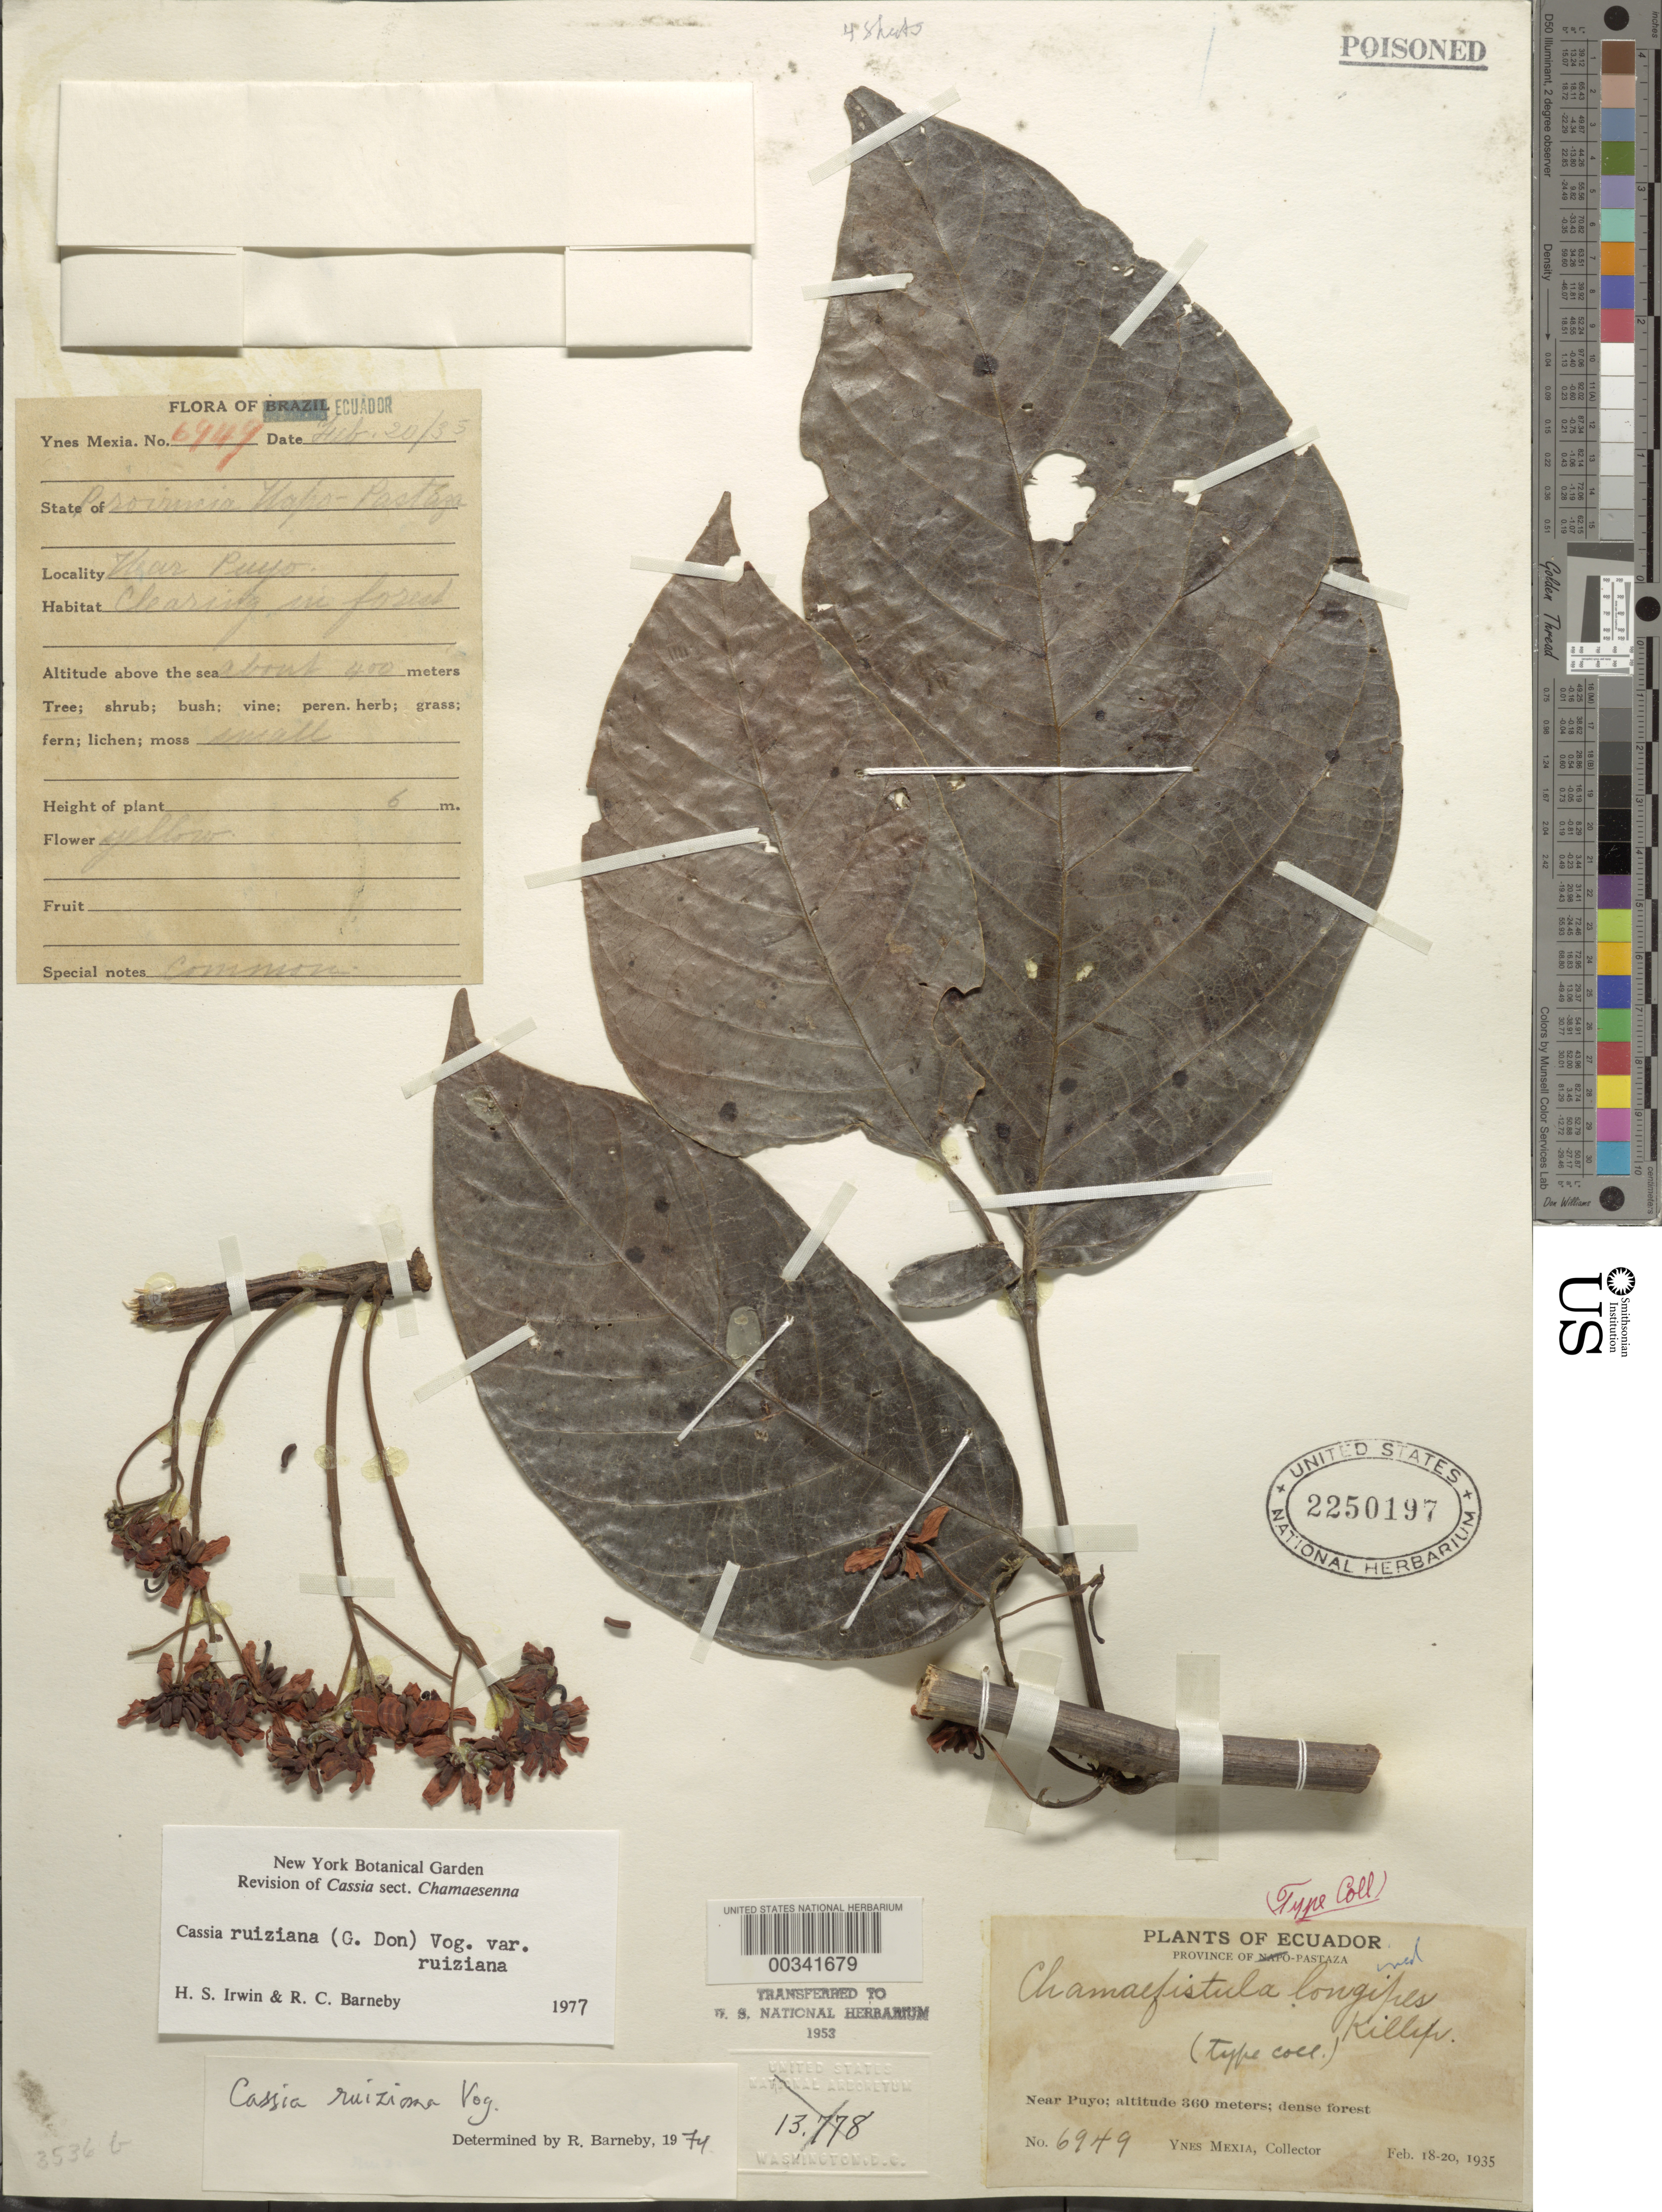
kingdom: Plantae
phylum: Tracheophyta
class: Magnoliopsida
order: Fabales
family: Fabaceae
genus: Senna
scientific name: Senna ruiziana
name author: (G. Don) H.S. Irwin & Barneby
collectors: Y. Mexia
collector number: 6949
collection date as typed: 18 Feb 1935 to 20 Feb 1935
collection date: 1935-02-18/1935-02-20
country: Ecuador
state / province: Pastaza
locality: Near Puyo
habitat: Dense forest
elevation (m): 360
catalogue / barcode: US 2250197